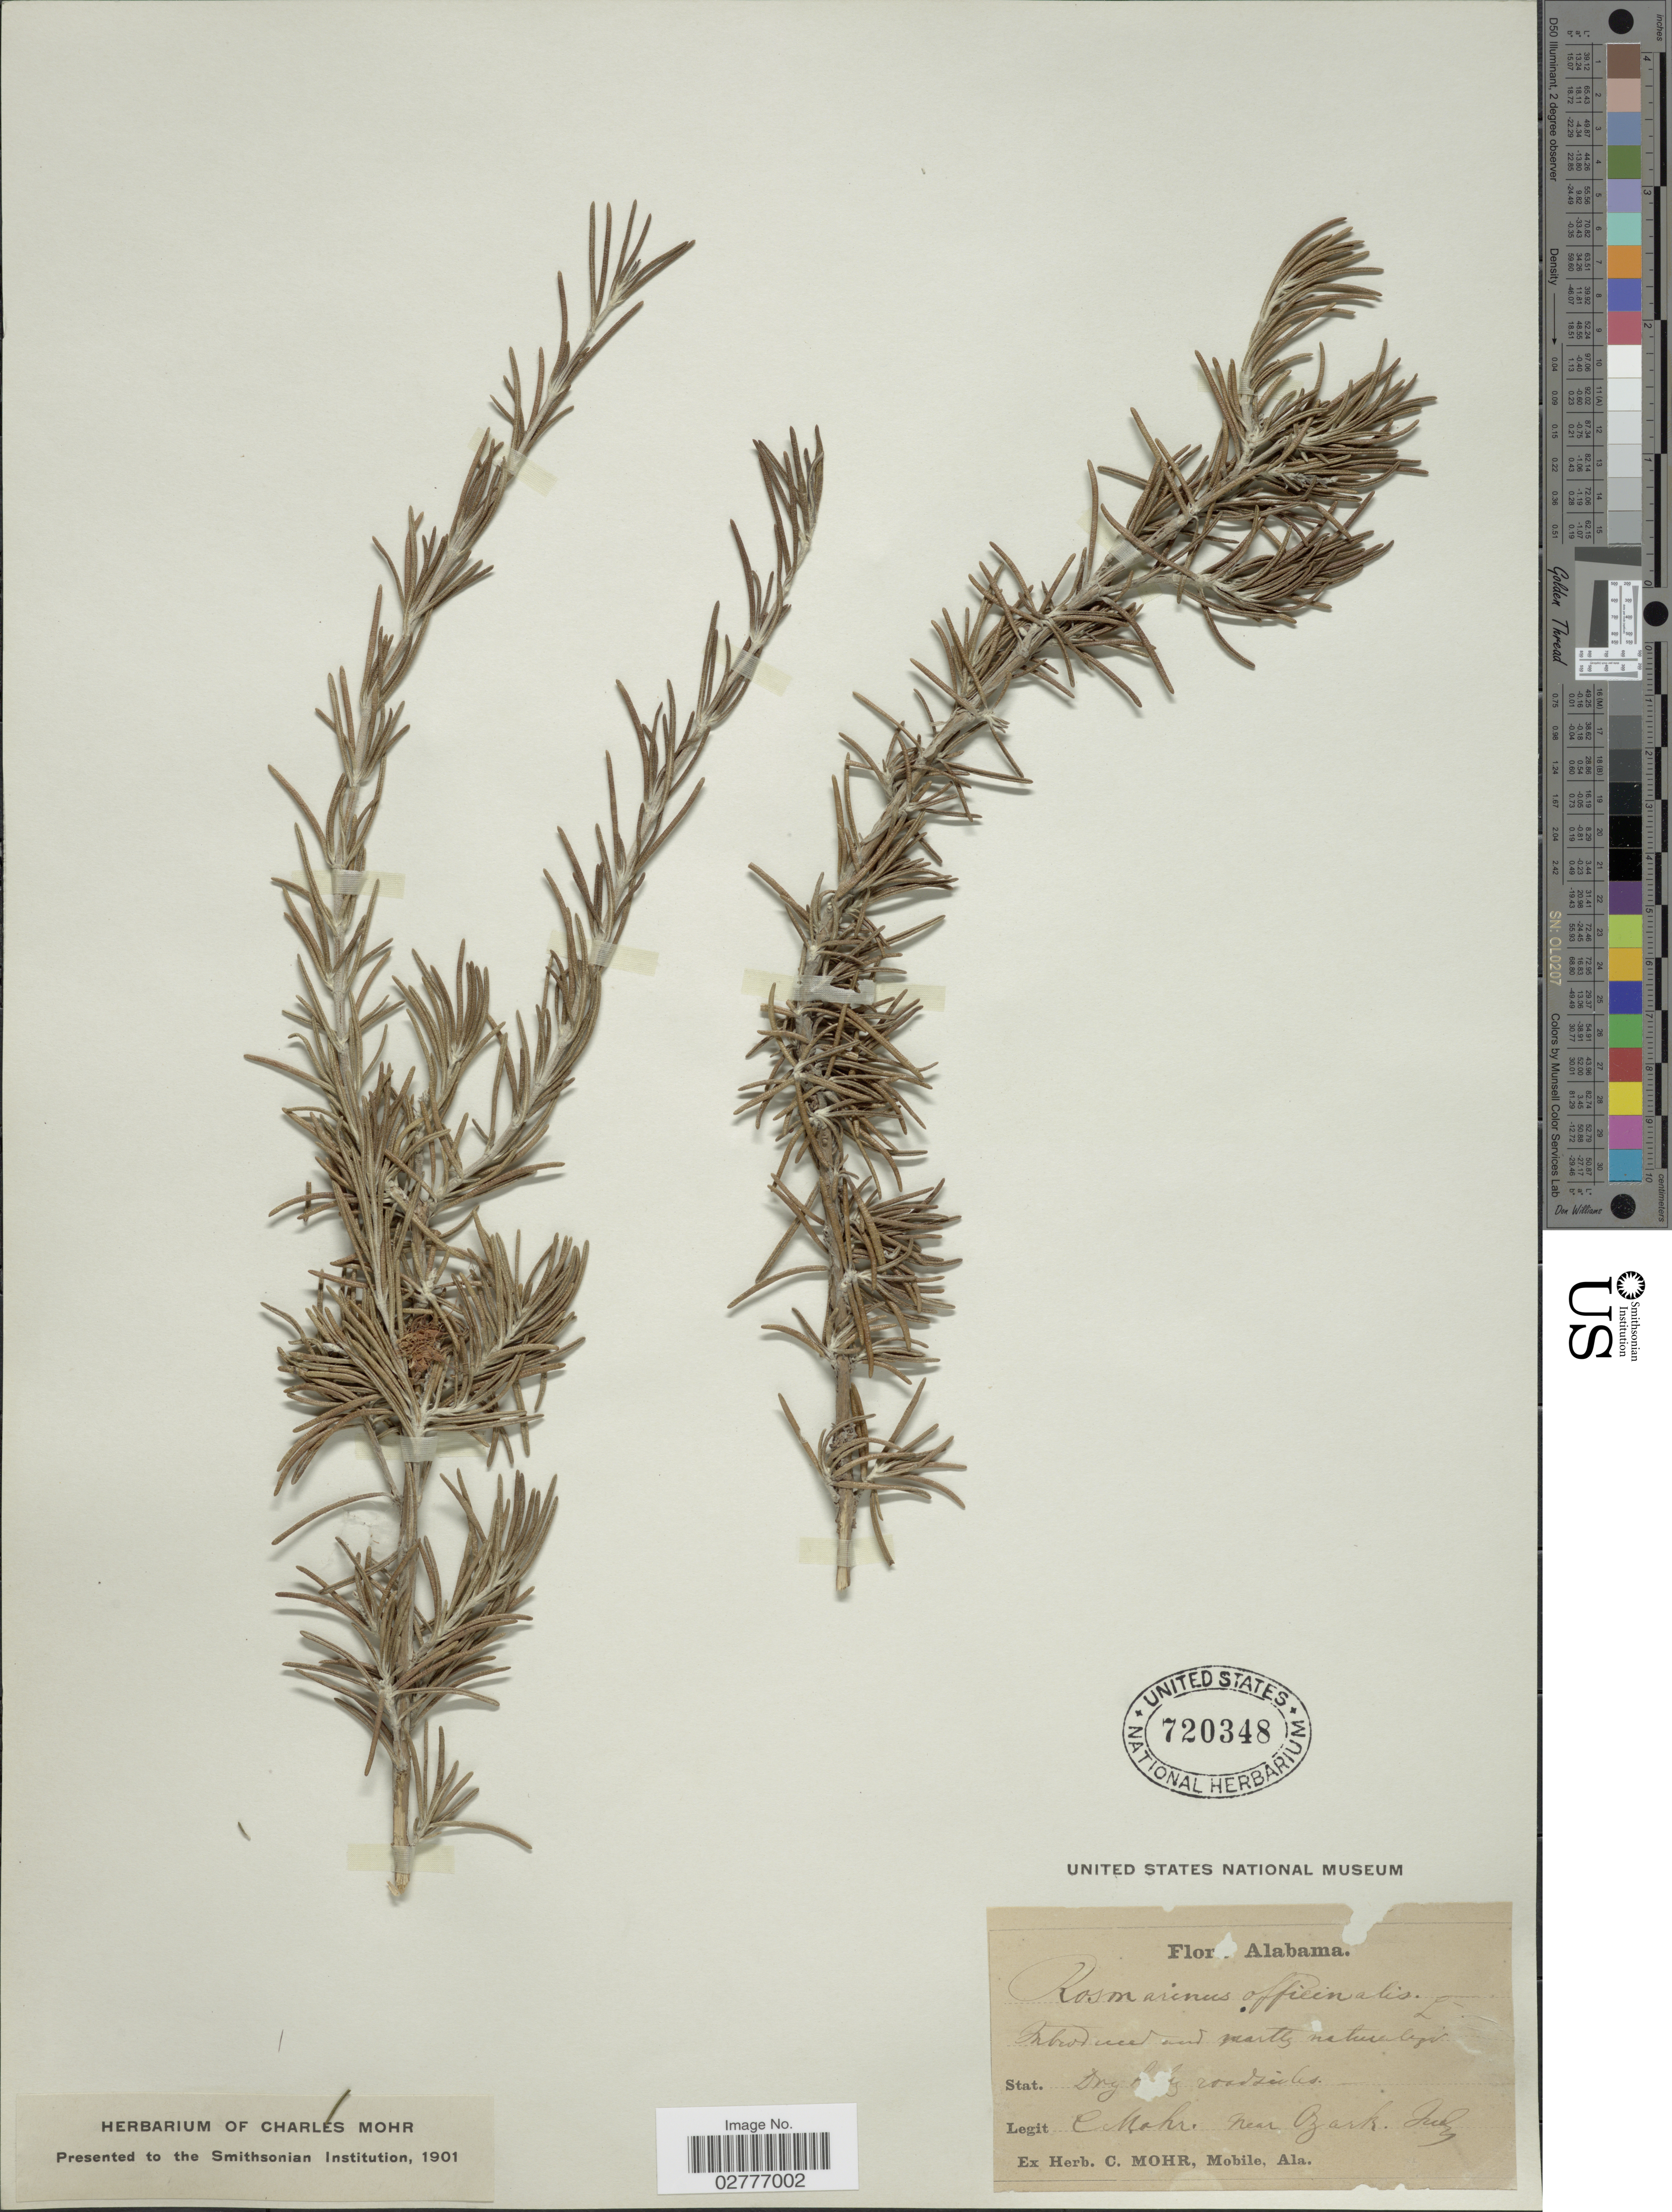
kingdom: Plantae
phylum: Tracheophyta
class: Magnoliopsida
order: Lamiales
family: Lamiaceae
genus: Rosmarinus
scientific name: Rosmarinus officinalis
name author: L.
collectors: Mohr, C. T. (herbarium)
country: United States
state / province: Alabama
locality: Near Ozark.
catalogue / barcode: US 720348